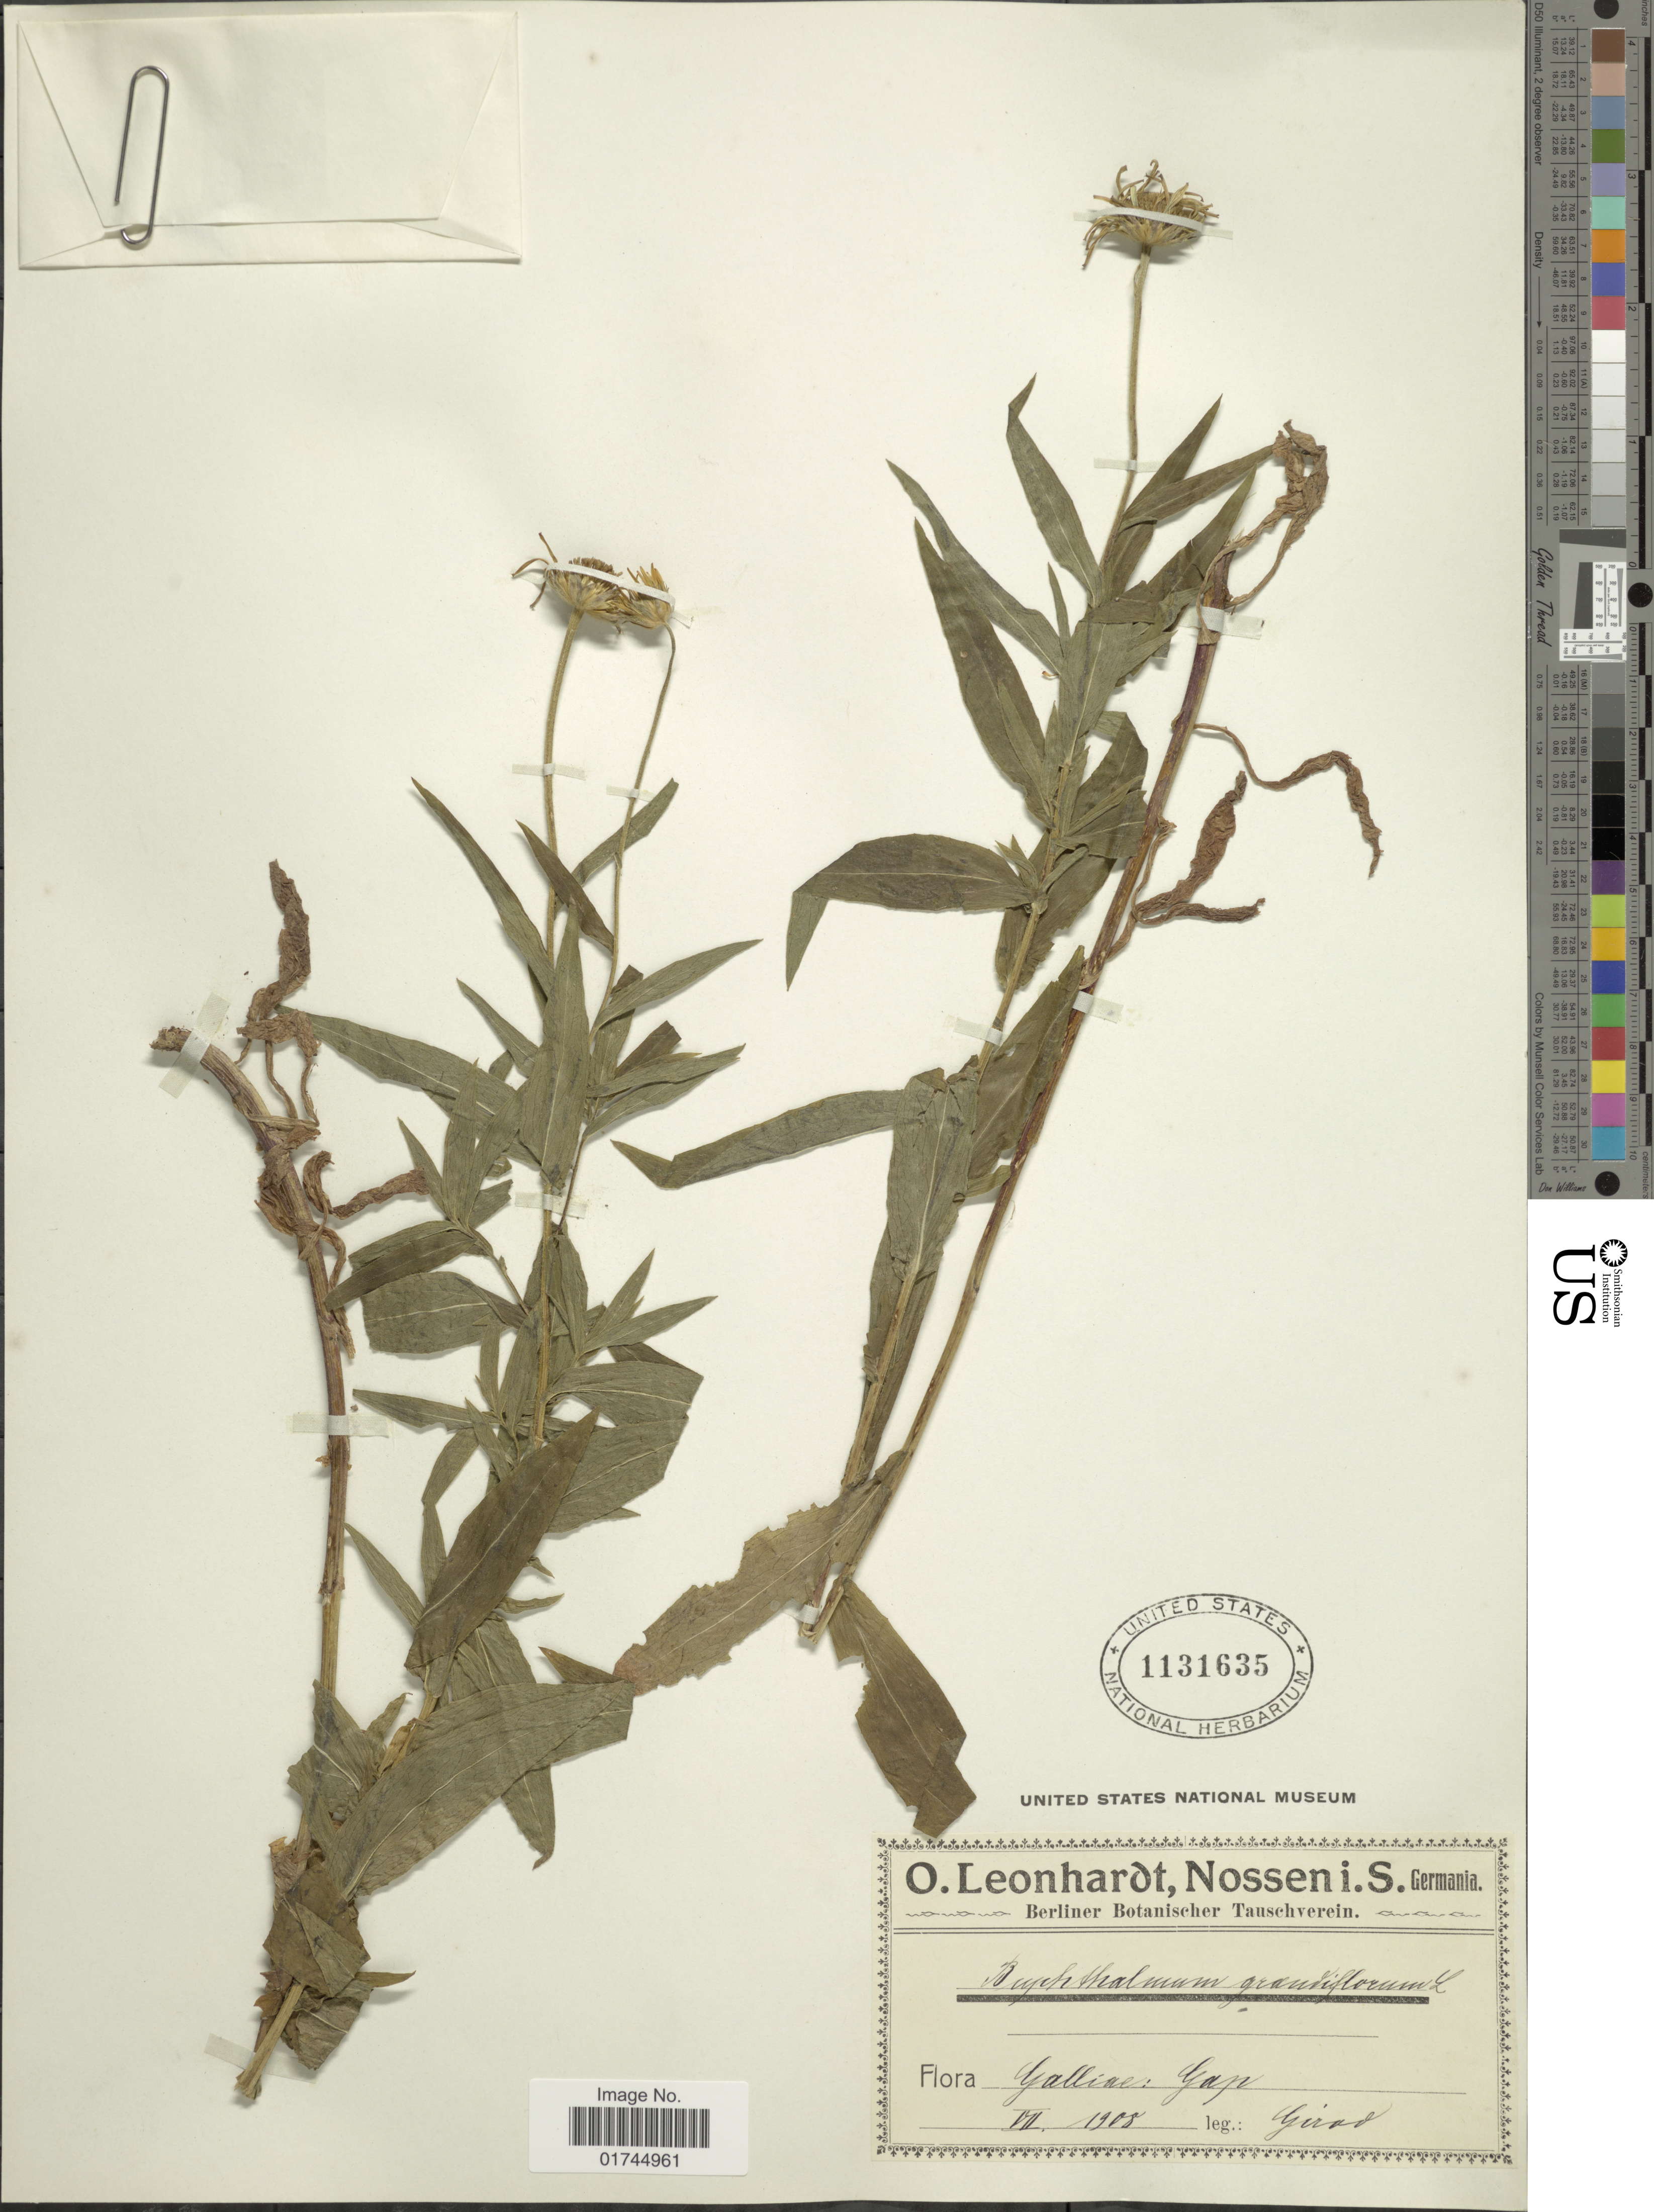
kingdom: Plantae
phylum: Tracheophyta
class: Magnoliopsida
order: Asterales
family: Asteraceae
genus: Buphthalmum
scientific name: Buphthalmum grandiflorum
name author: L.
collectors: -. Girad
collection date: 1908-07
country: France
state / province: Provence-Alpes-Côte d'Azur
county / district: Hautes-Alpes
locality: Galliaes: Gap.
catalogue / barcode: US 1131635